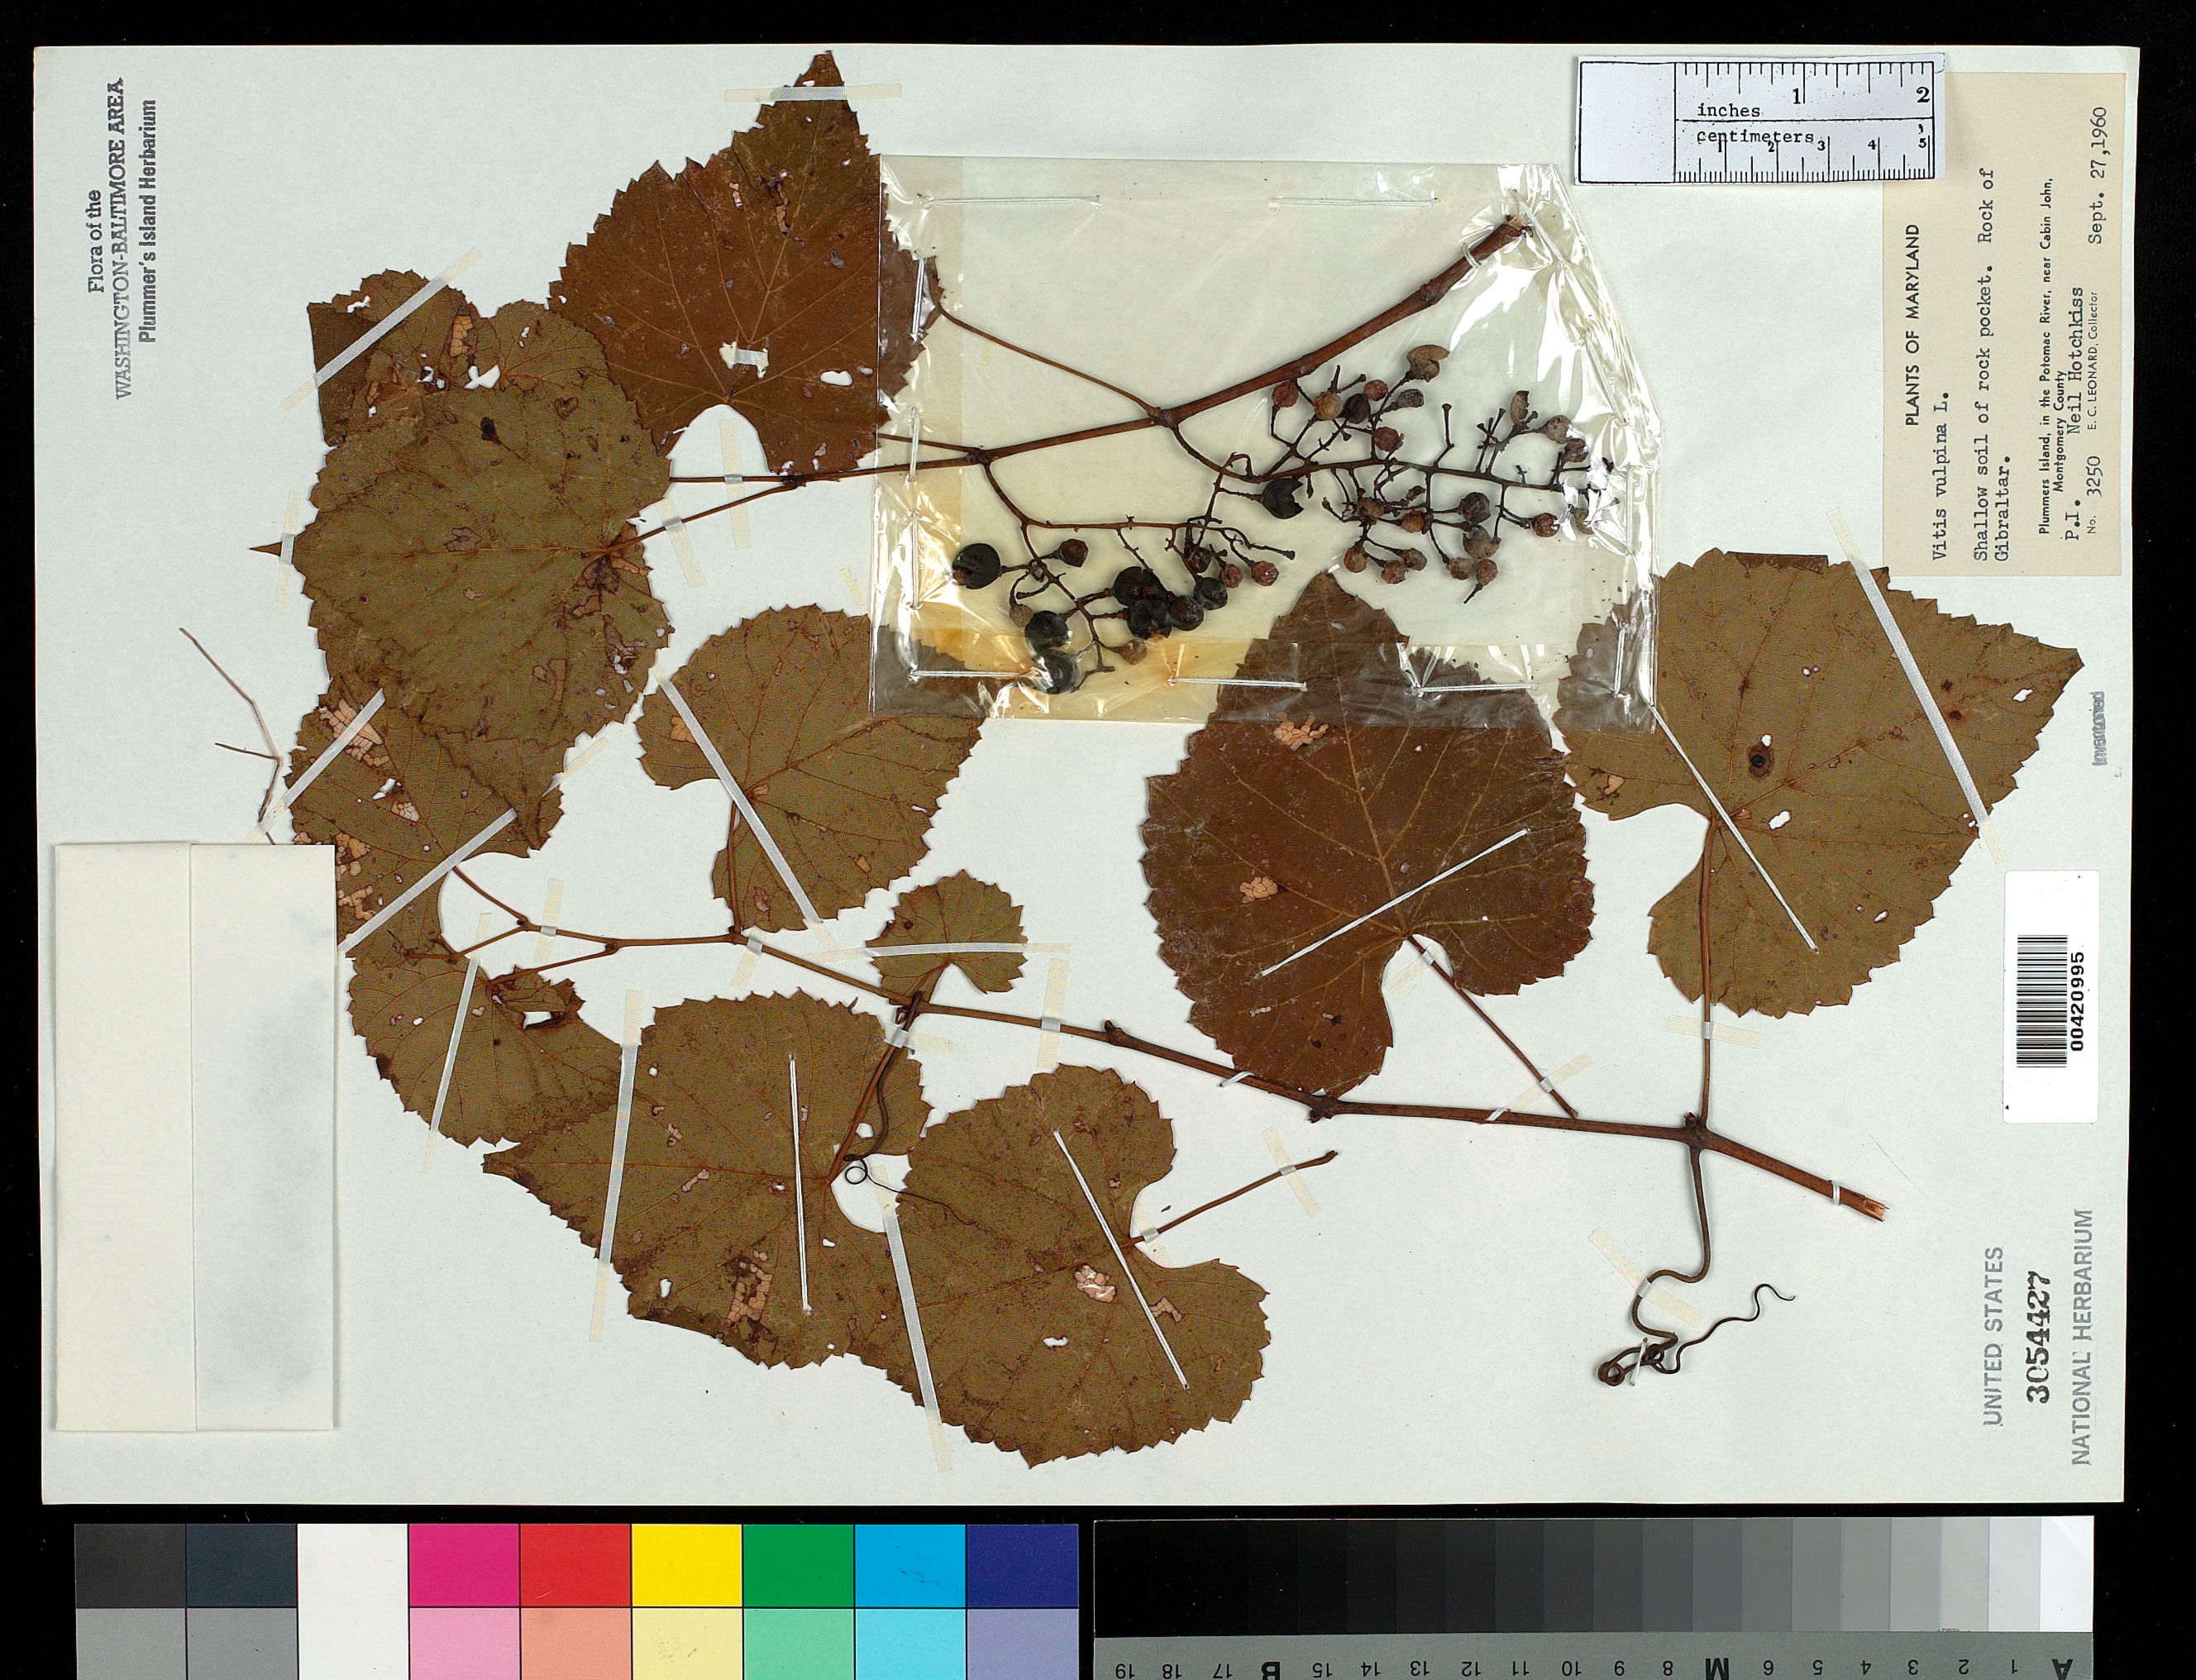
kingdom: Plantae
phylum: Tracheophyta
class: Magnoliopsida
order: Vitales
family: Vitaceae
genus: Vitis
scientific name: Vitis vulpina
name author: L.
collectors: E. C. Leonard & N. Hotchkiss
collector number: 3250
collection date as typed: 27 Sep 1960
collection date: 1960-09-27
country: United States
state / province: Maryland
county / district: Montgomery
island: Plummers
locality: Plummer's Island; Rock of Gibraltar C. & O. Canal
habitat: Shallow soil of rock pocket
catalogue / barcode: US 3054427